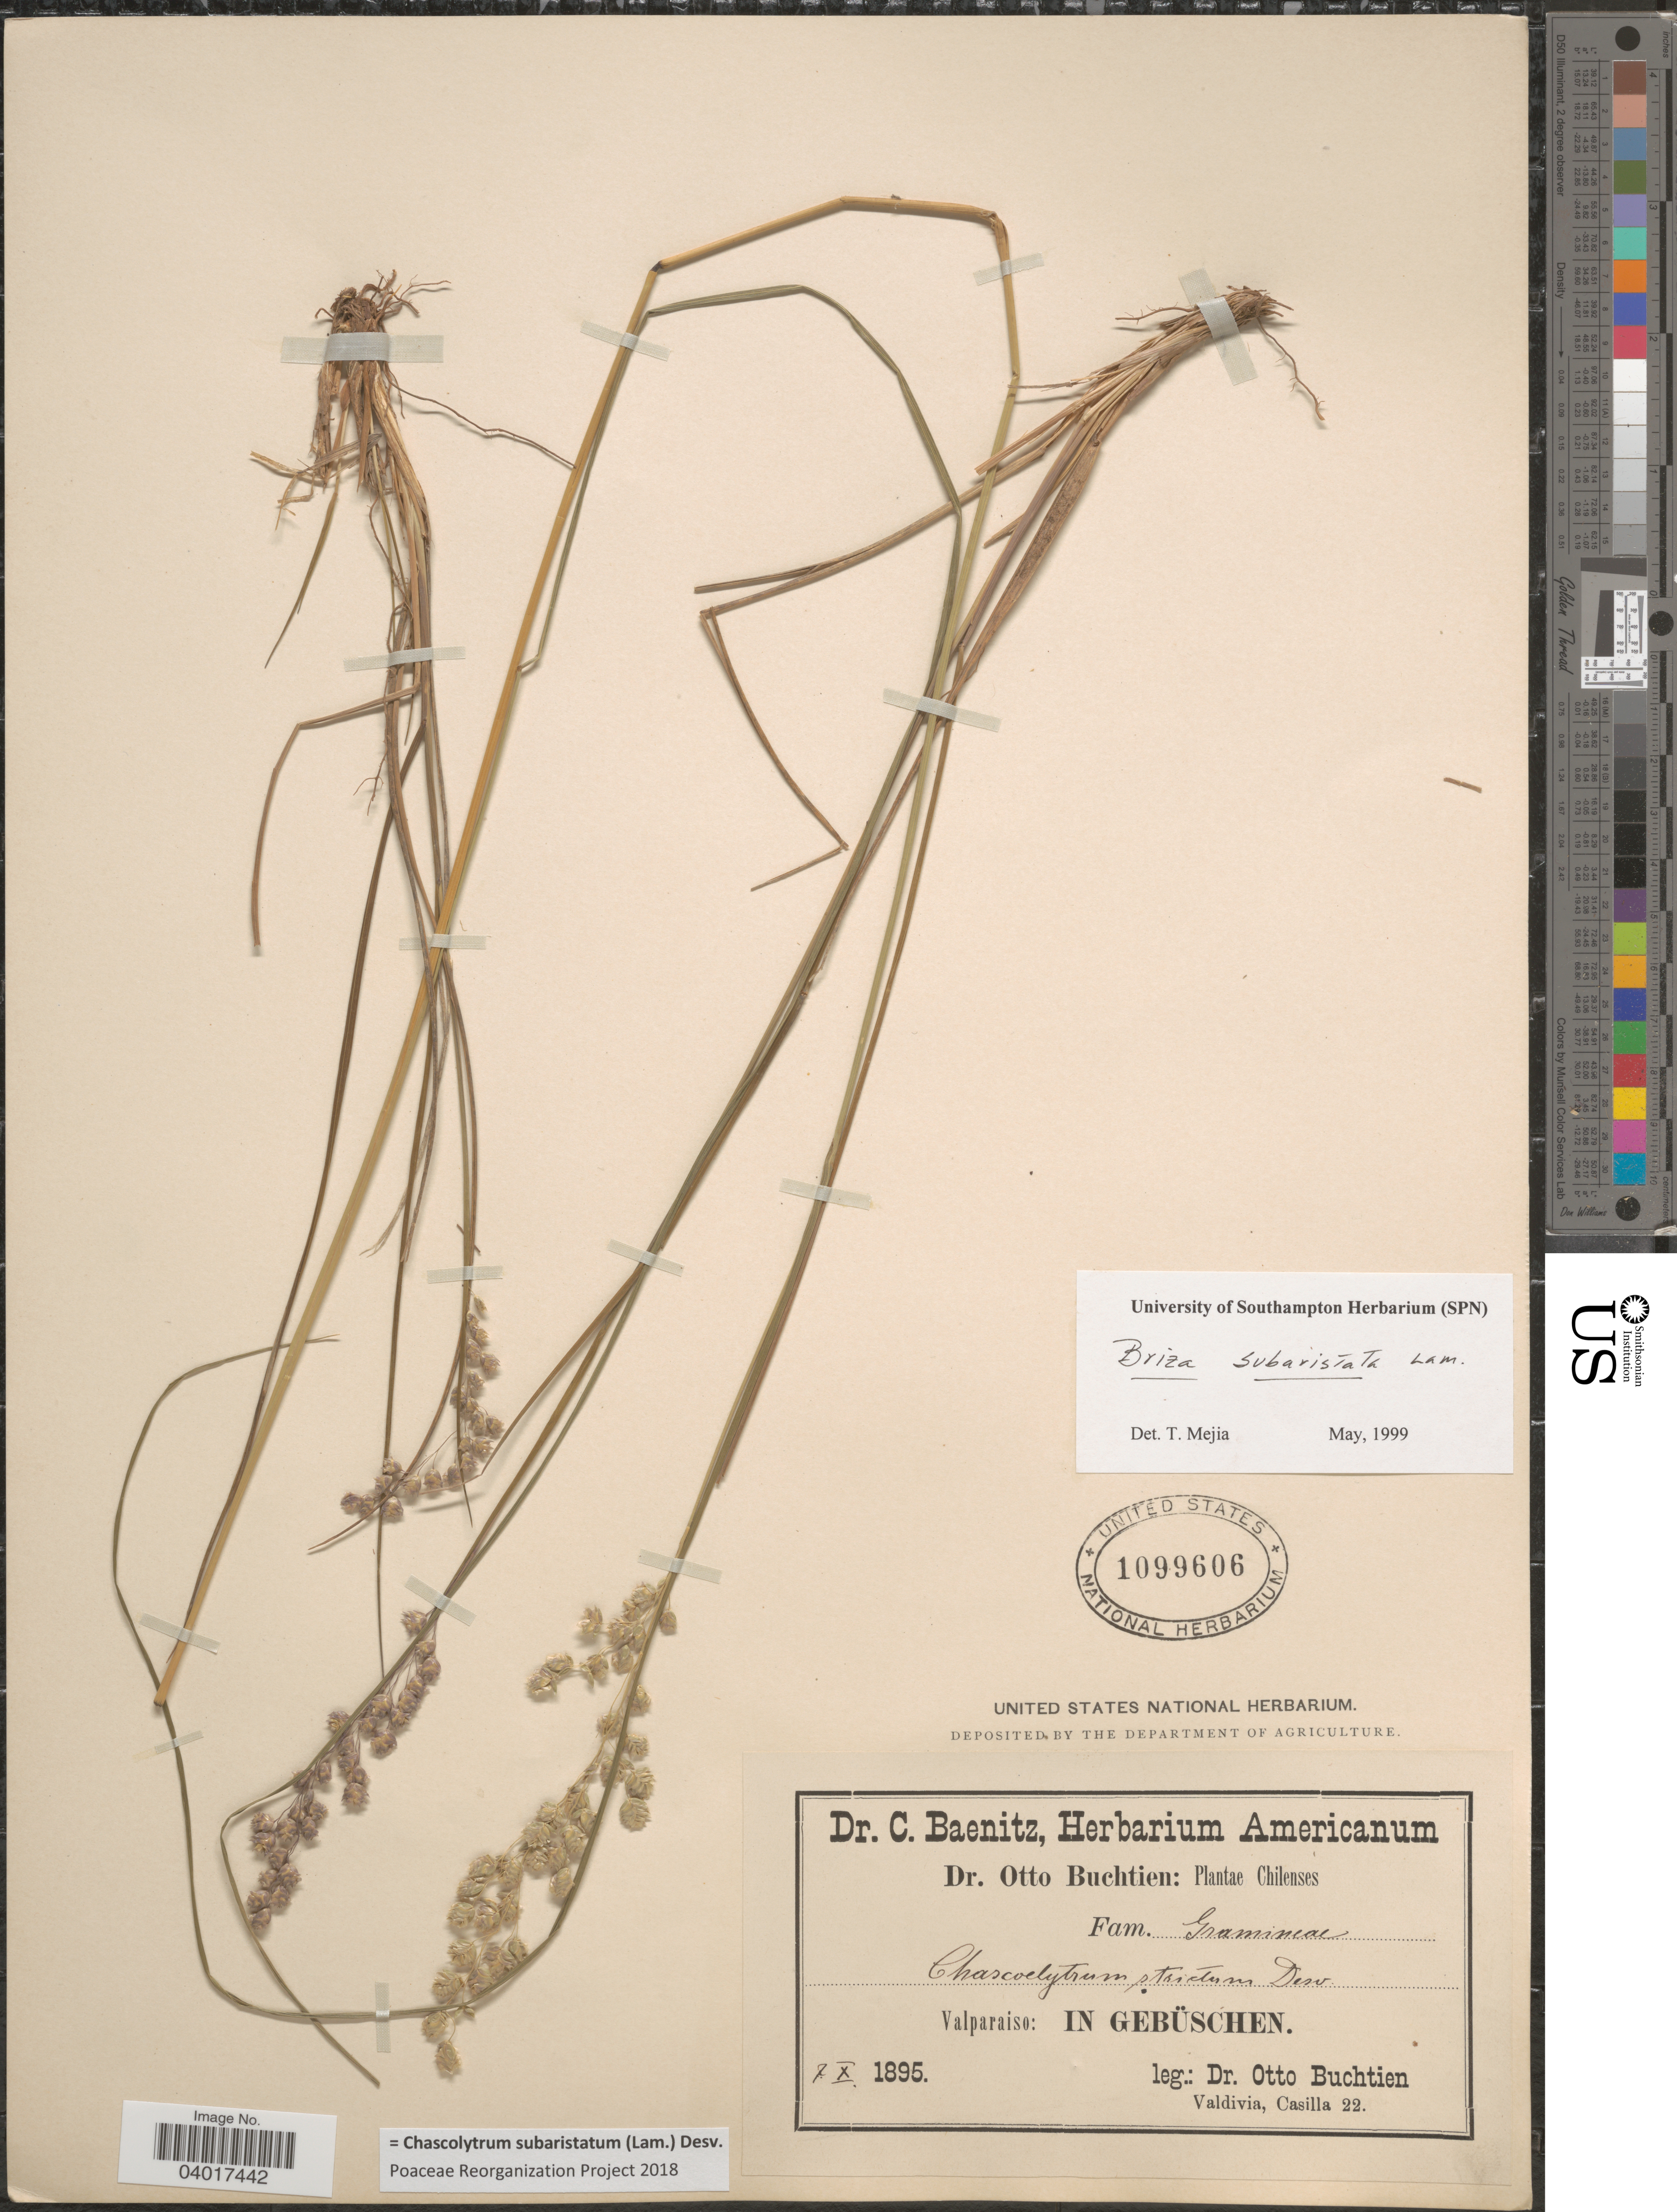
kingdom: Plantae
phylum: Tracheophyta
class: Liliopsida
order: Poales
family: Poaceae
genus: Chascolytrum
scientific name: Chascolytrum subaristatum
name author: (Lam.) Desv.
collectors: O. Buchtien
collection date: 1895-10-07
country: Chile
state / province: Valparaíso (V)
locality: Chilenses. In Gebüschen.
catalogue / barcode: US 1099606